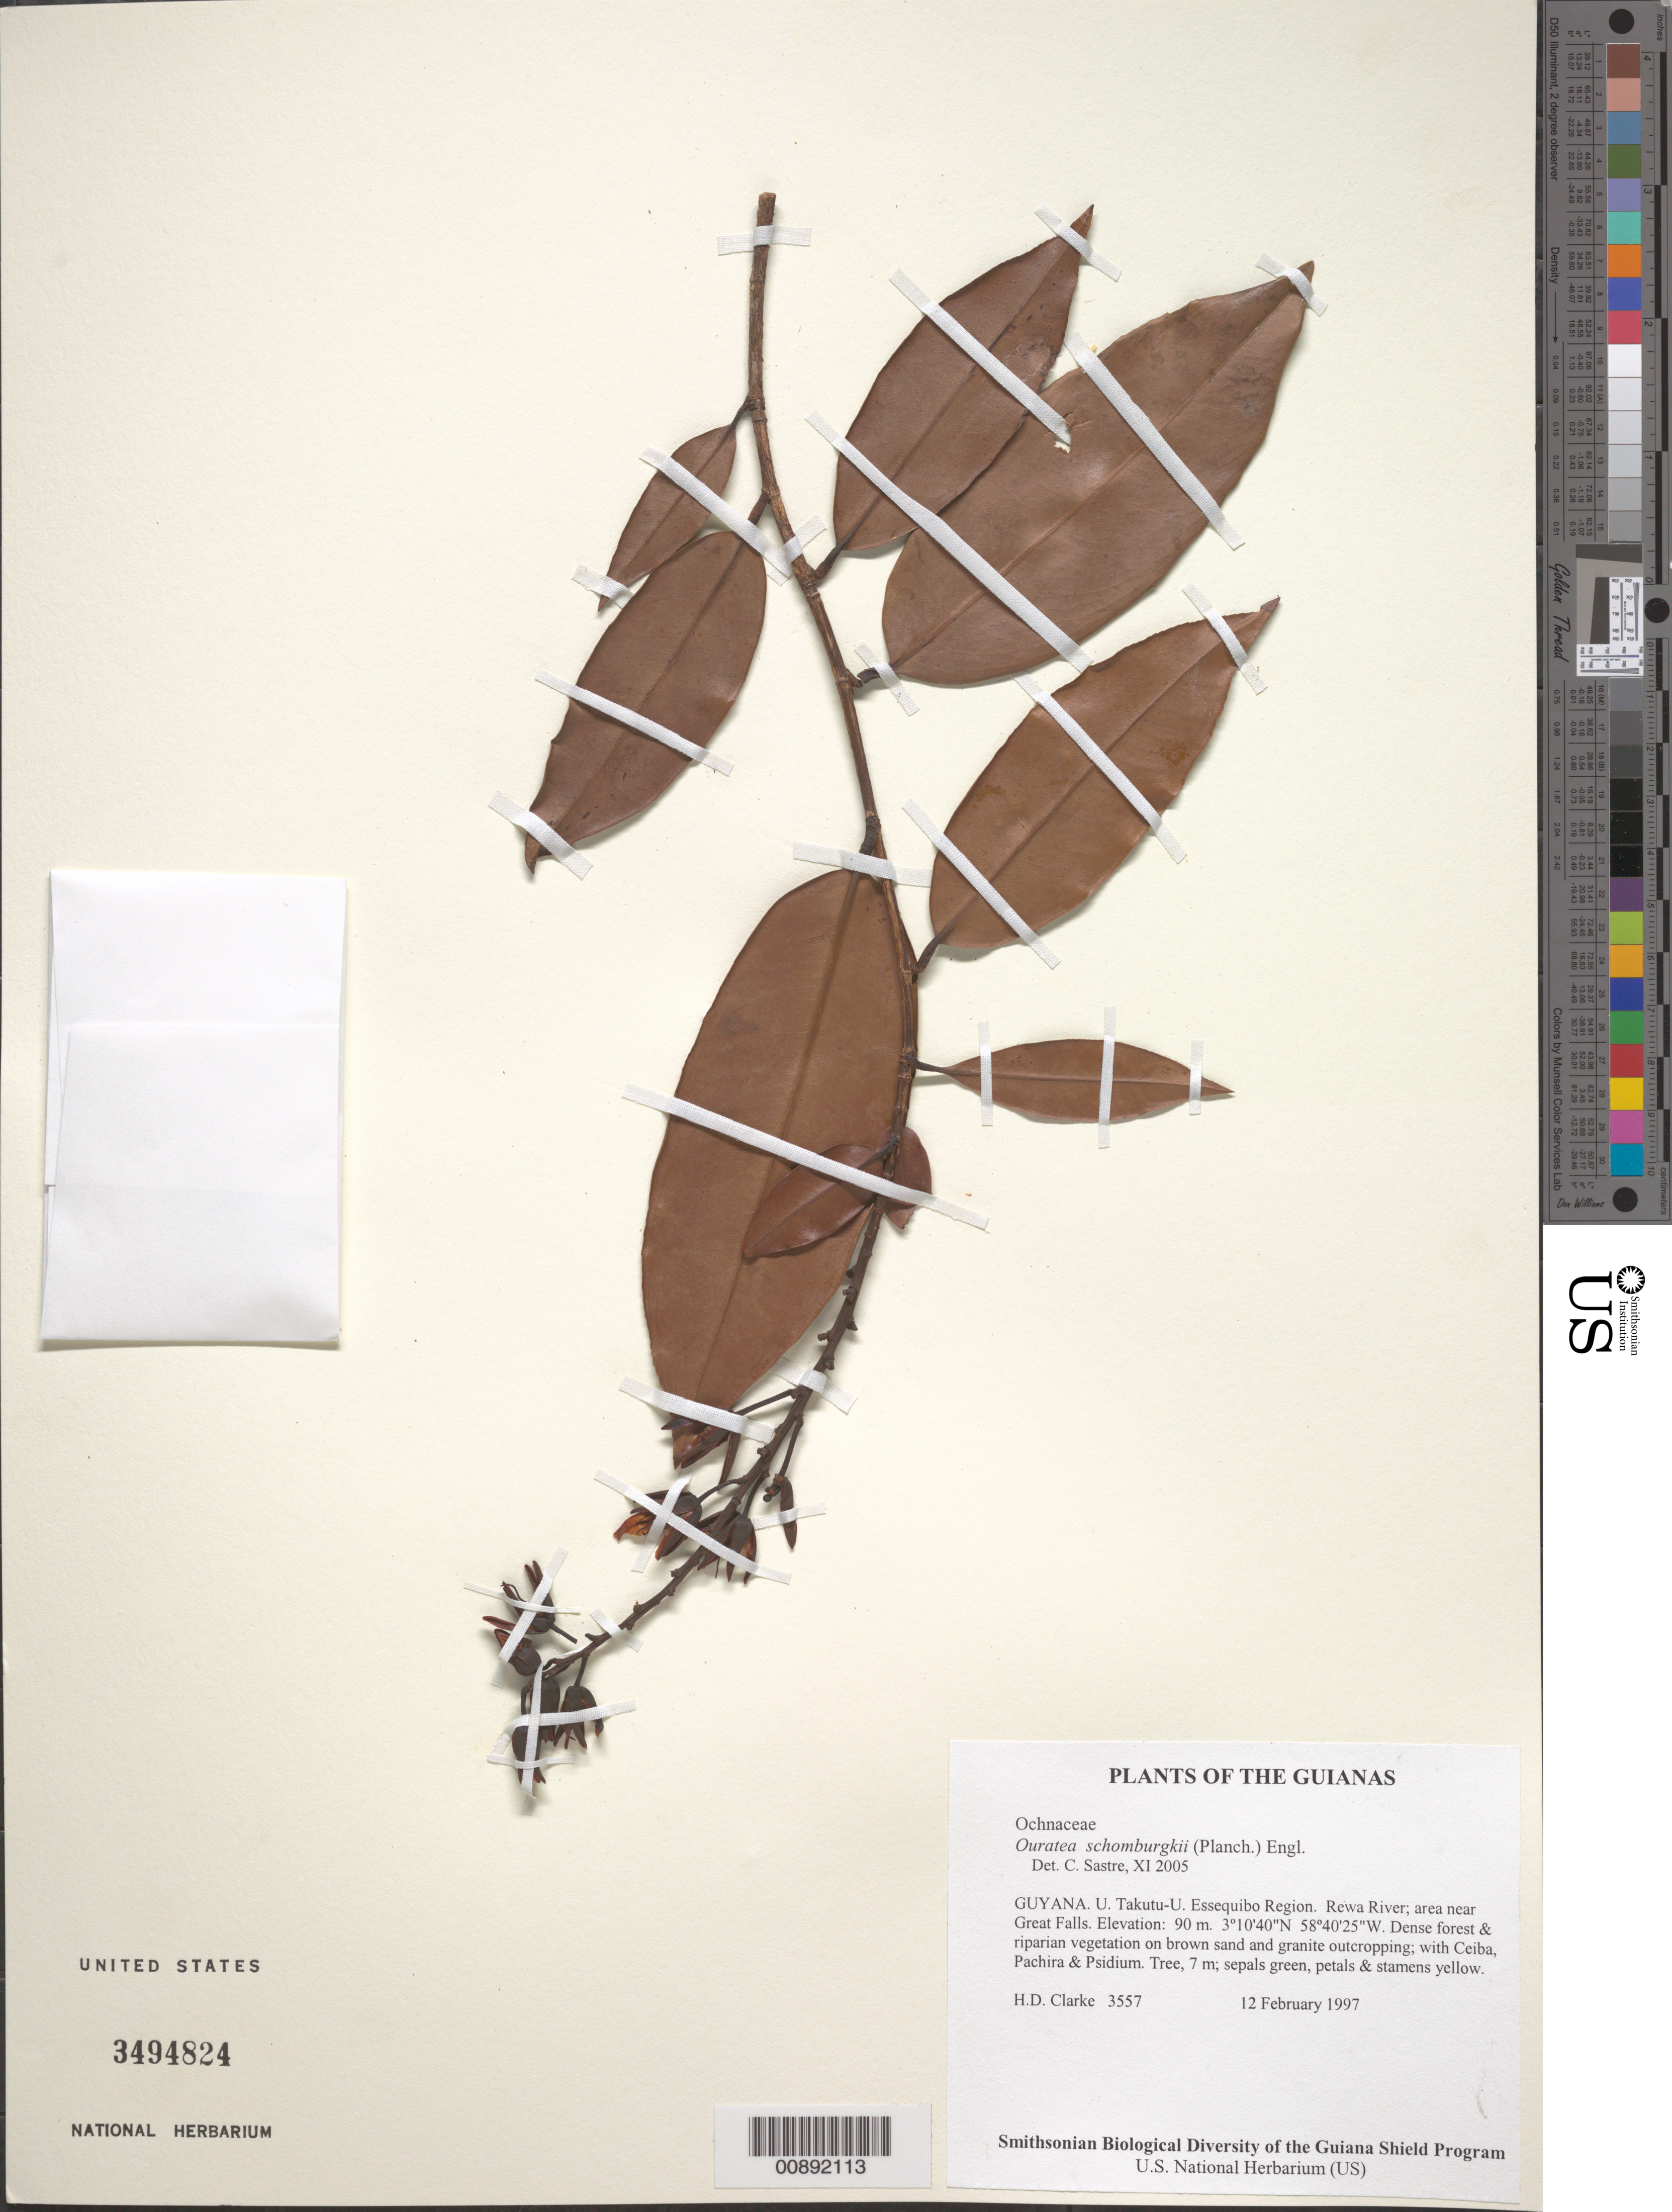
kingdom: Plantae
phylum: Tracheophyta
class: Magnoliopsida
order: Malpighiales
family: Ochnaceae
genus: Ouratea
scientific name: Ouratea schomburgkii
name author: (Planch.) Engl.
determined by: Sastre, C. H. L.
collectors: H. D. Clarke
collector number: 3557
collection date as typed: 12 February 1997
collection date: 1997-02-12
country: Guyana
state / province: U. Takutu-U. Essequibo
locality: Rewa River; area near Great Falls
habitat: Dense forest & riparian vegetation on brown sand and granite outcropping; with Ceiba, Pachira & Psidium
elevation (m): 90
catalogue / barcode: US 3494824